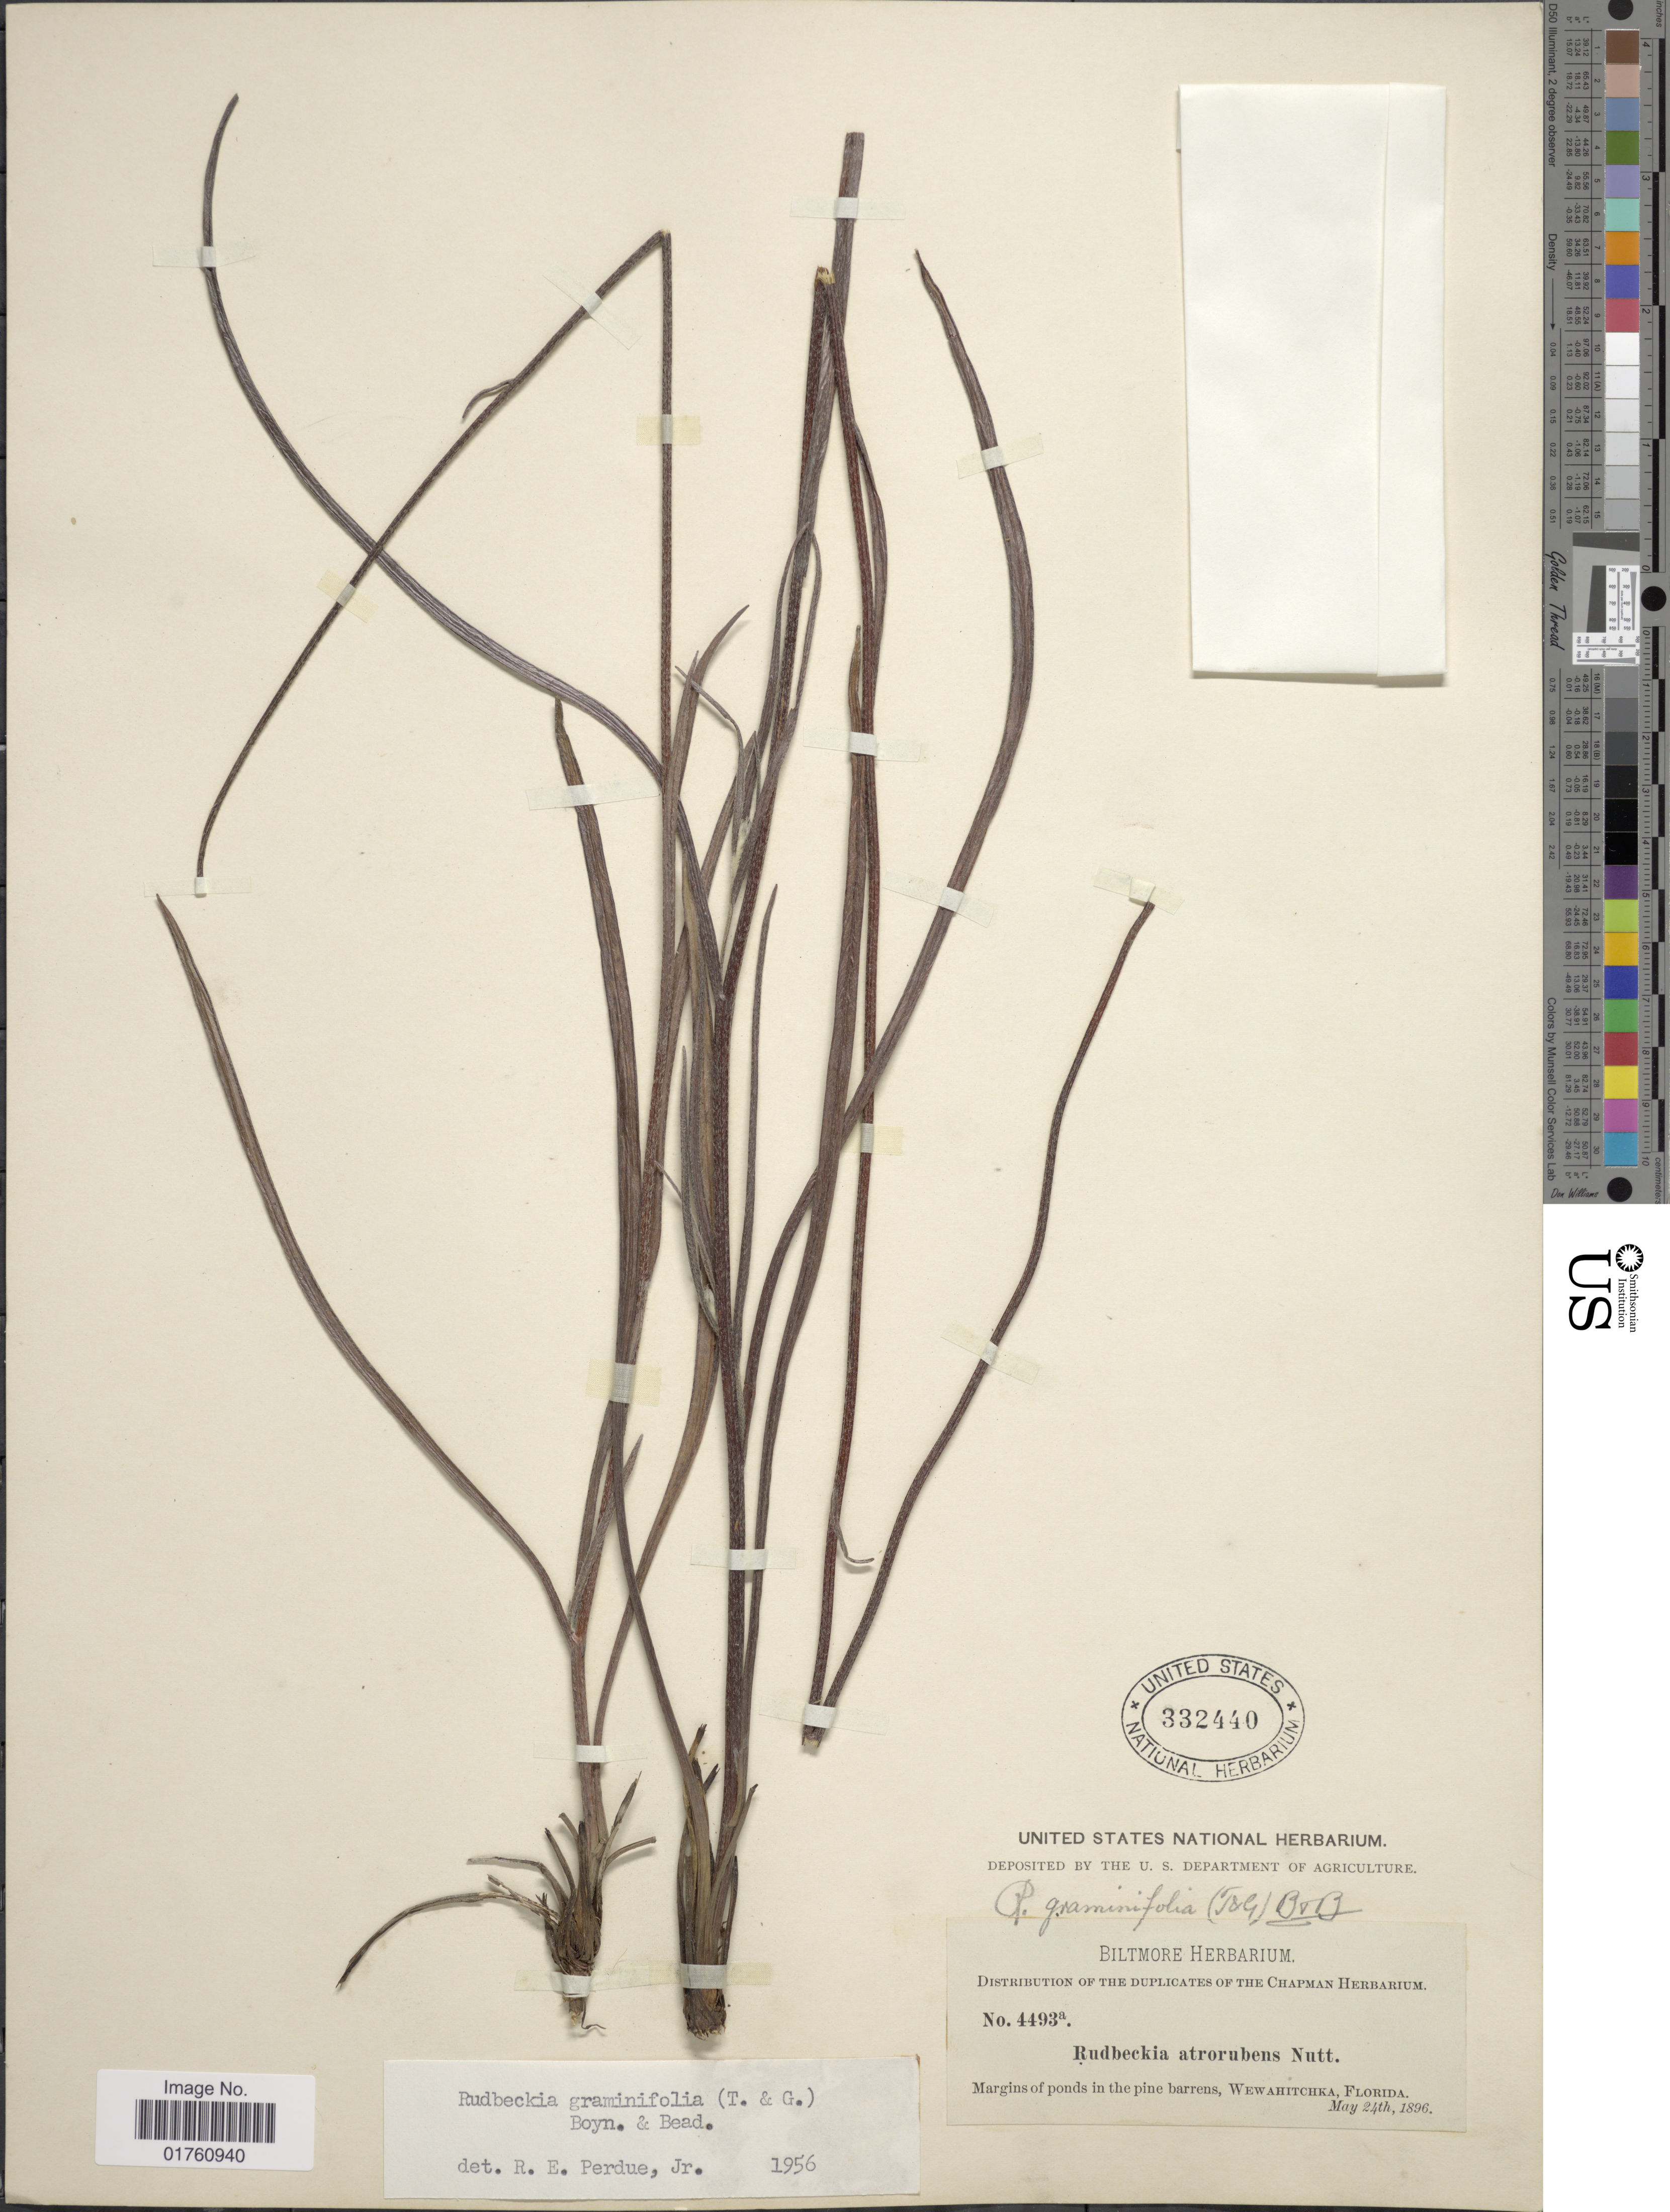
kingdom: Plantae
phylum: Tracheophyta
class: Magnoliopsida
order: Asterales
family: Asteraceae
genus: Rudbeckia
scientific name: Rudbeckia graminifolia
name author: (Torr. & A. Gray) C.L. Boynton & Beadle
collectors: ex herb. Biltmore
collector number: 4493a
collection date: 1896-05-24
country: United States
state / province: Florida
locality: Margins of ponds in the pine barrens, Wewahitchka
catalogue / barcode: US 332440